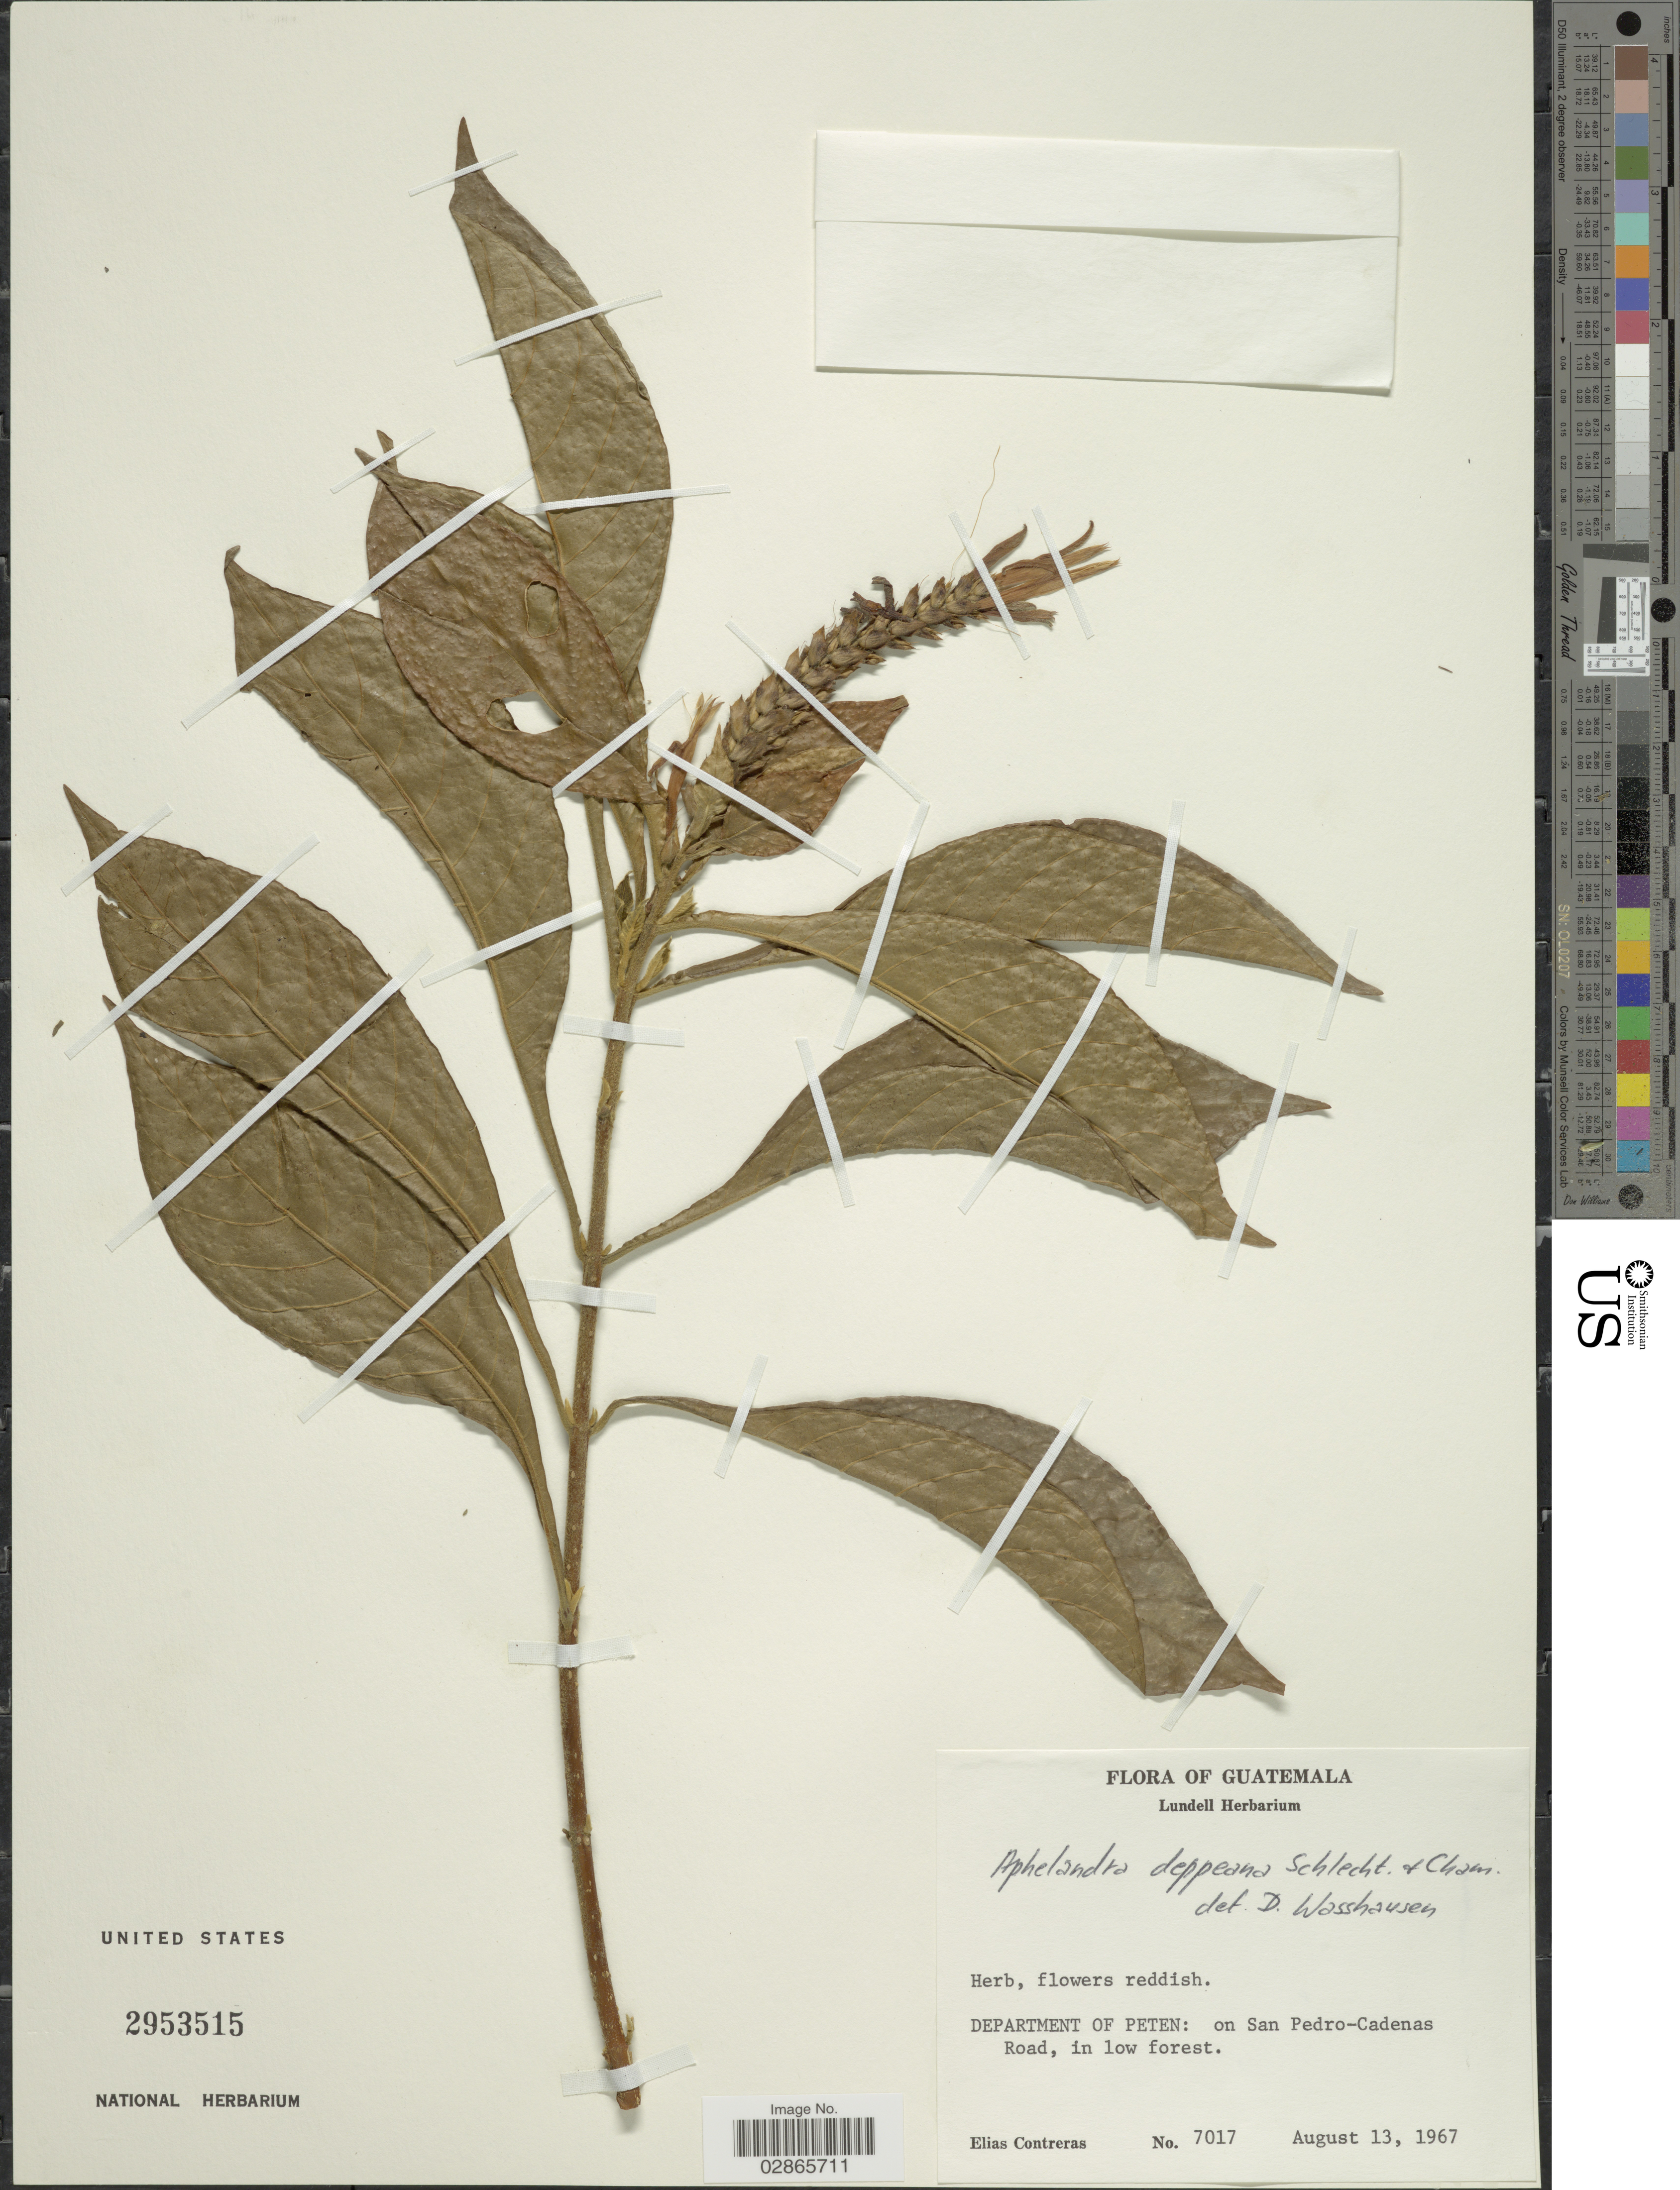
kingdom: Plantae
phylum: Tracheophyta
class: Magnoliopsida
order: Lamiales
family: Acanthaceae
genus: Aphelandra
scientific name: Aphelandra deppeana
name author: Schltdl. & Cham.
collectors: E. Contreras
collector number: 7017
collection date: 1967-08-13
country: Guatemala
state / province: El Petén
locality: Department of Peten: on San Pedro-Cadenas Road.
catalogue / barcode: US 2953515